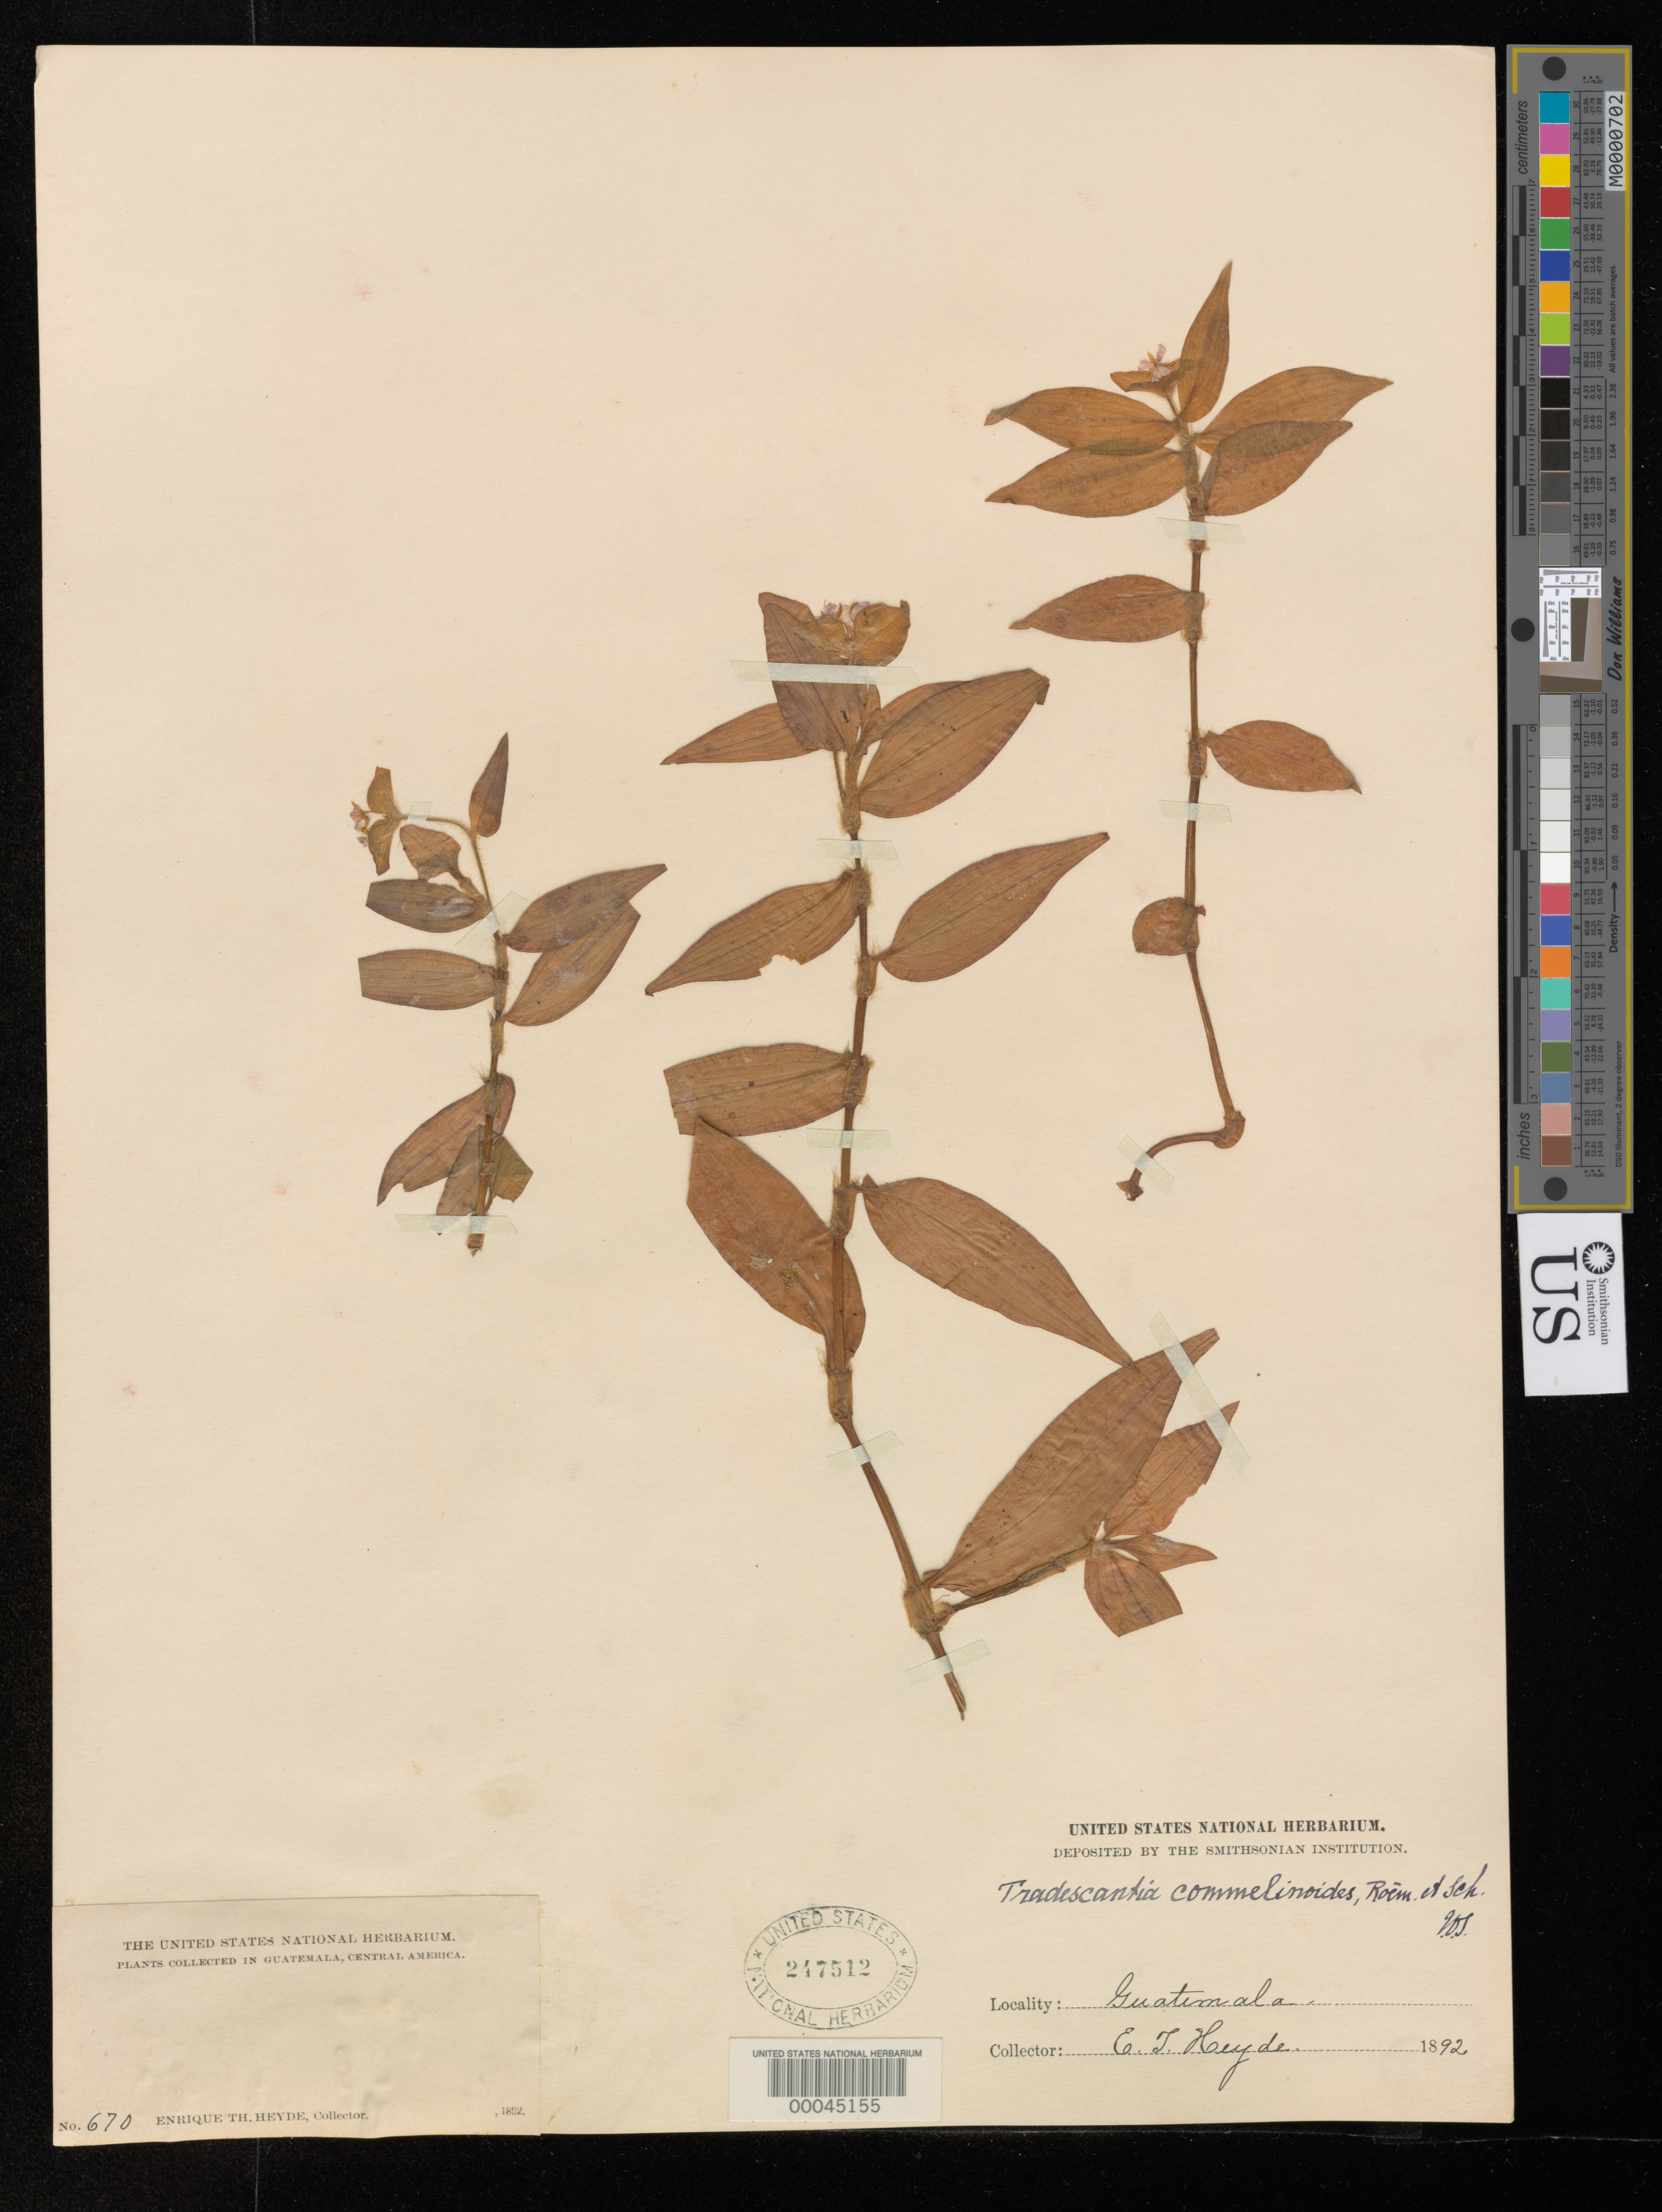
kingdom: Plantae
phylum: Tracheophyta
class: Liliopsida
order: Commelinales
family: Commelinaceae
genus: Tradescantia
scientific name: Tradescantia poelliae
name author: D.R. Hunt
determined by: Strong, Mark T., (BOT), Smithsonian Institution - National Museum of Natural History (UNITED STATES)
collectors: E. T. Heyde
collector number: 670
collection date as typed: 1892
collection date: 1892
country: Guatemala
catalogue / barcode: US 247512